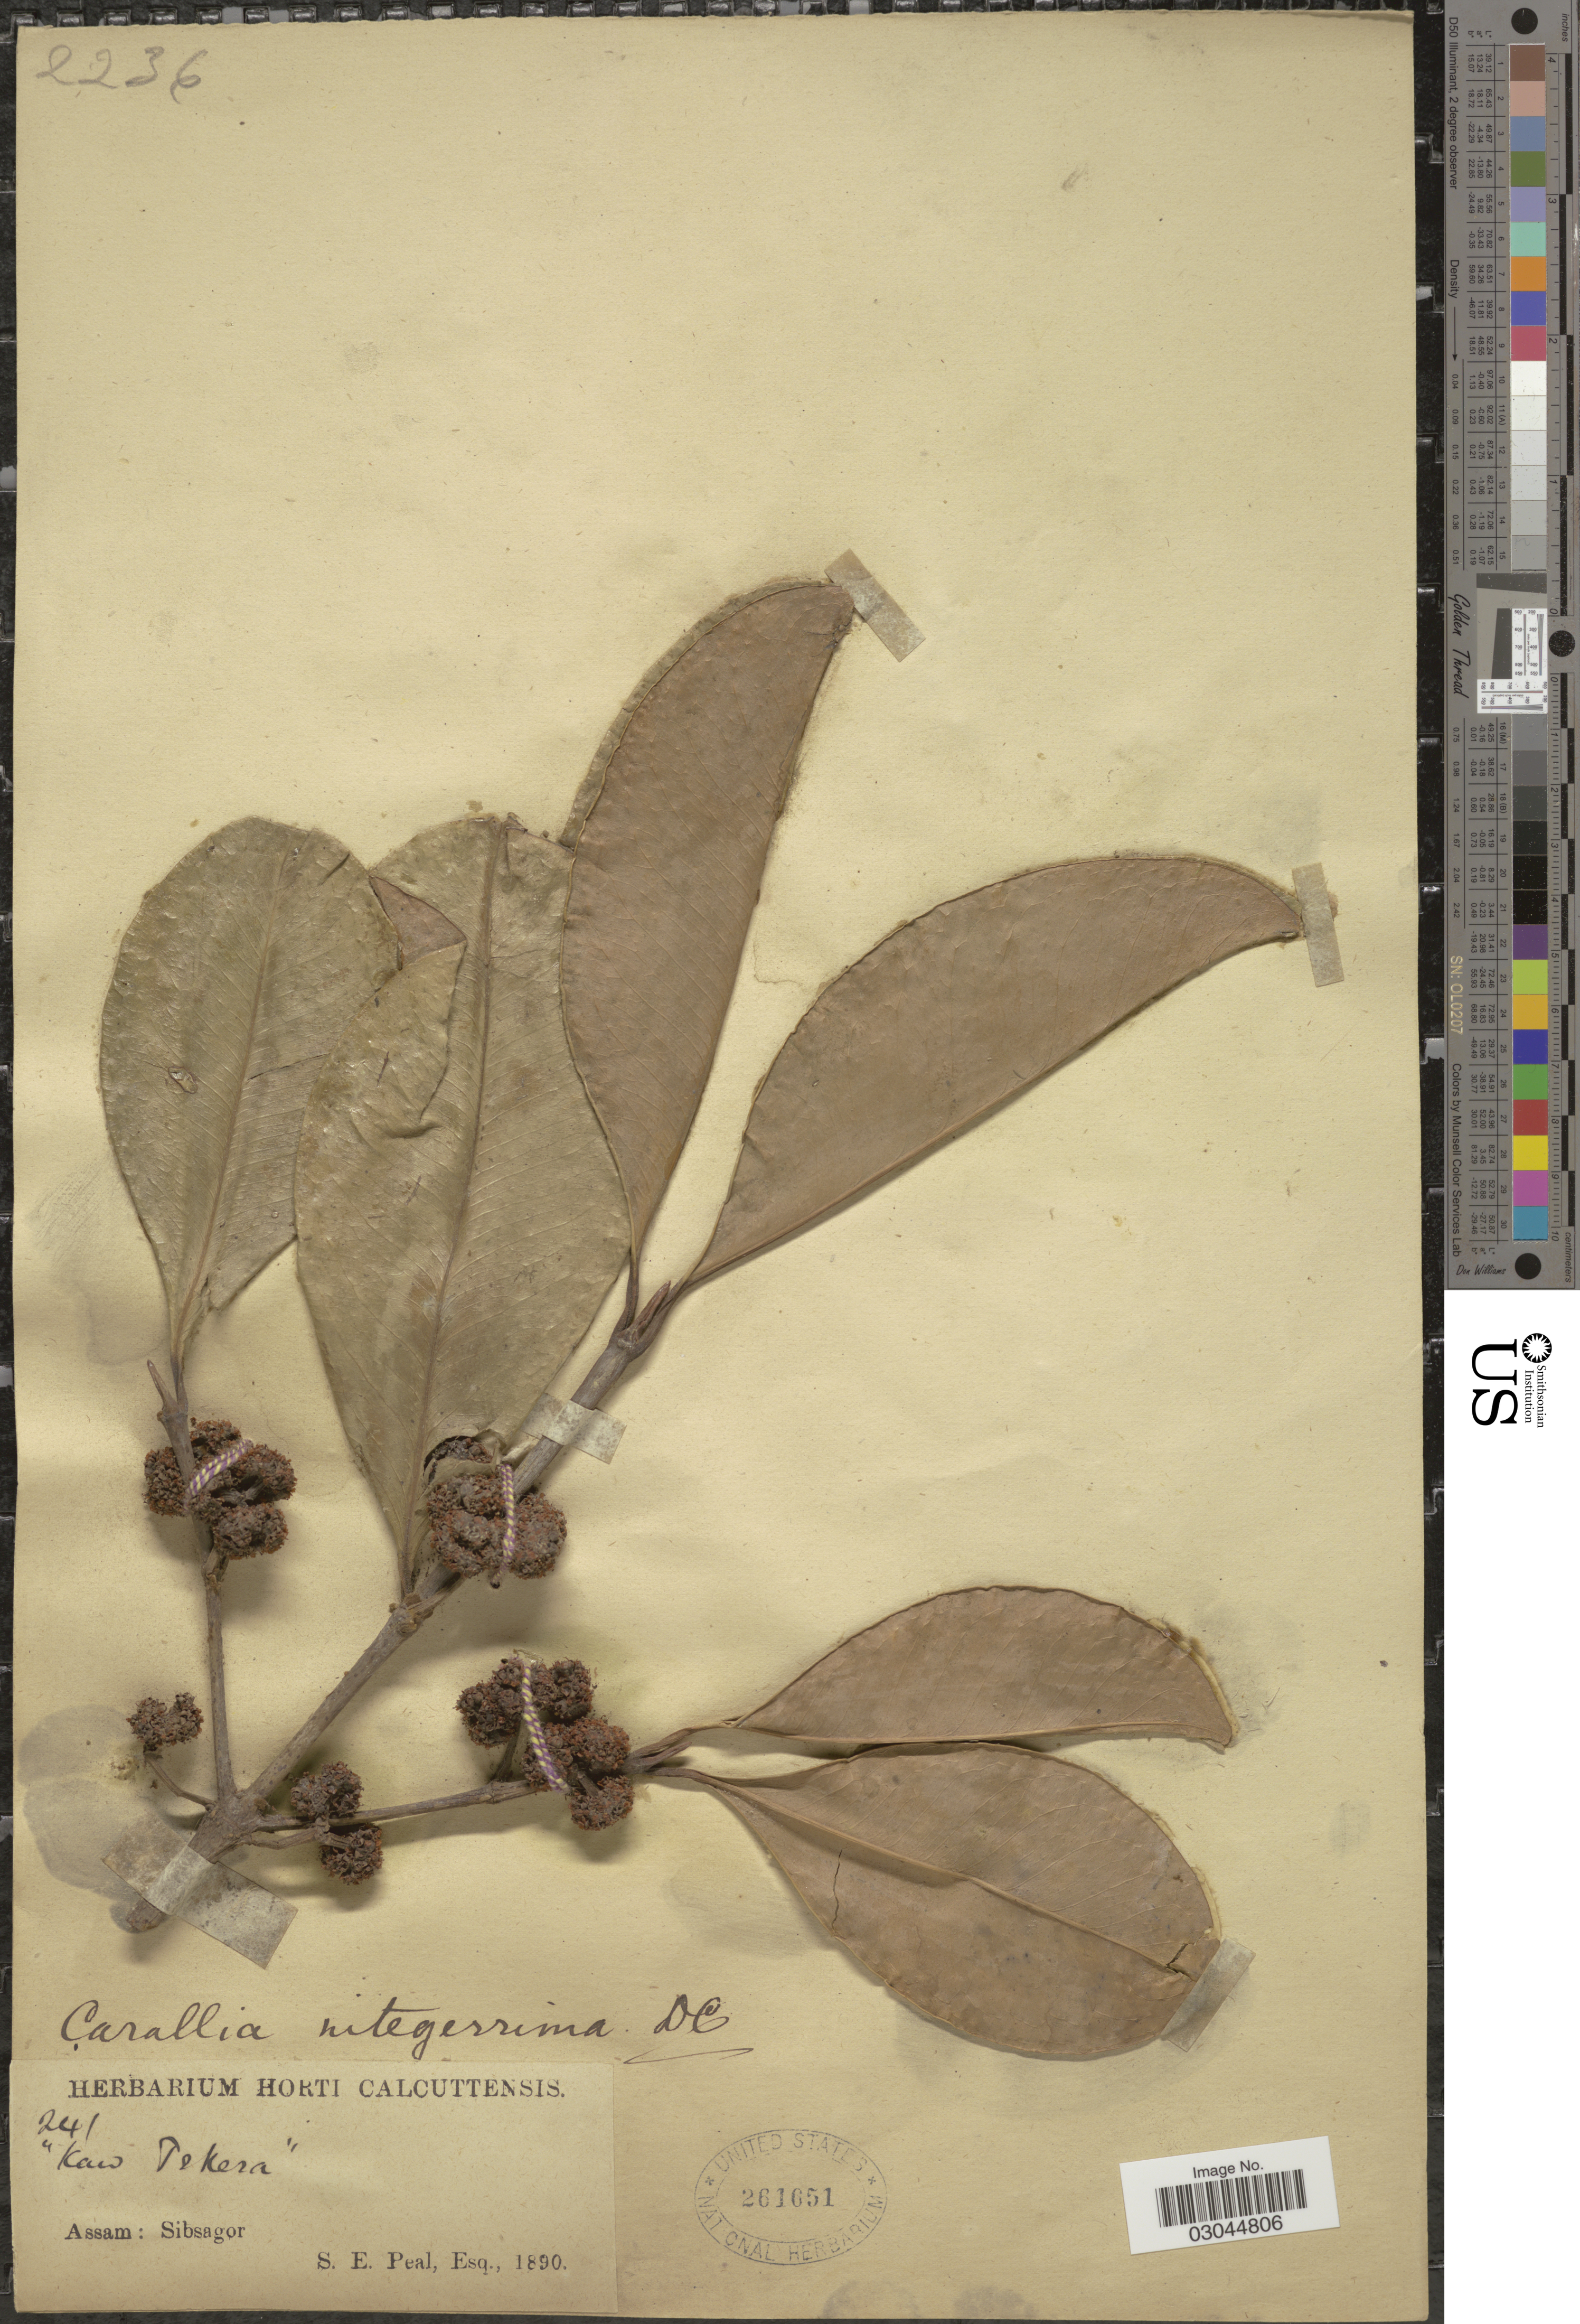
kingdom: Plantae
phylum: Tracheophyta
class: Magnoliopsida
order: Malpighiales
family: Rhizophoraceae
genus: Carallia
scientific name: Carallia integerrima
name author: DC.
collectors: S. Peal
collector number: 241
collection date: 1890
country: India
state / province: Assam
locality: Sibsagor.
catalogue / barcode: US 261651